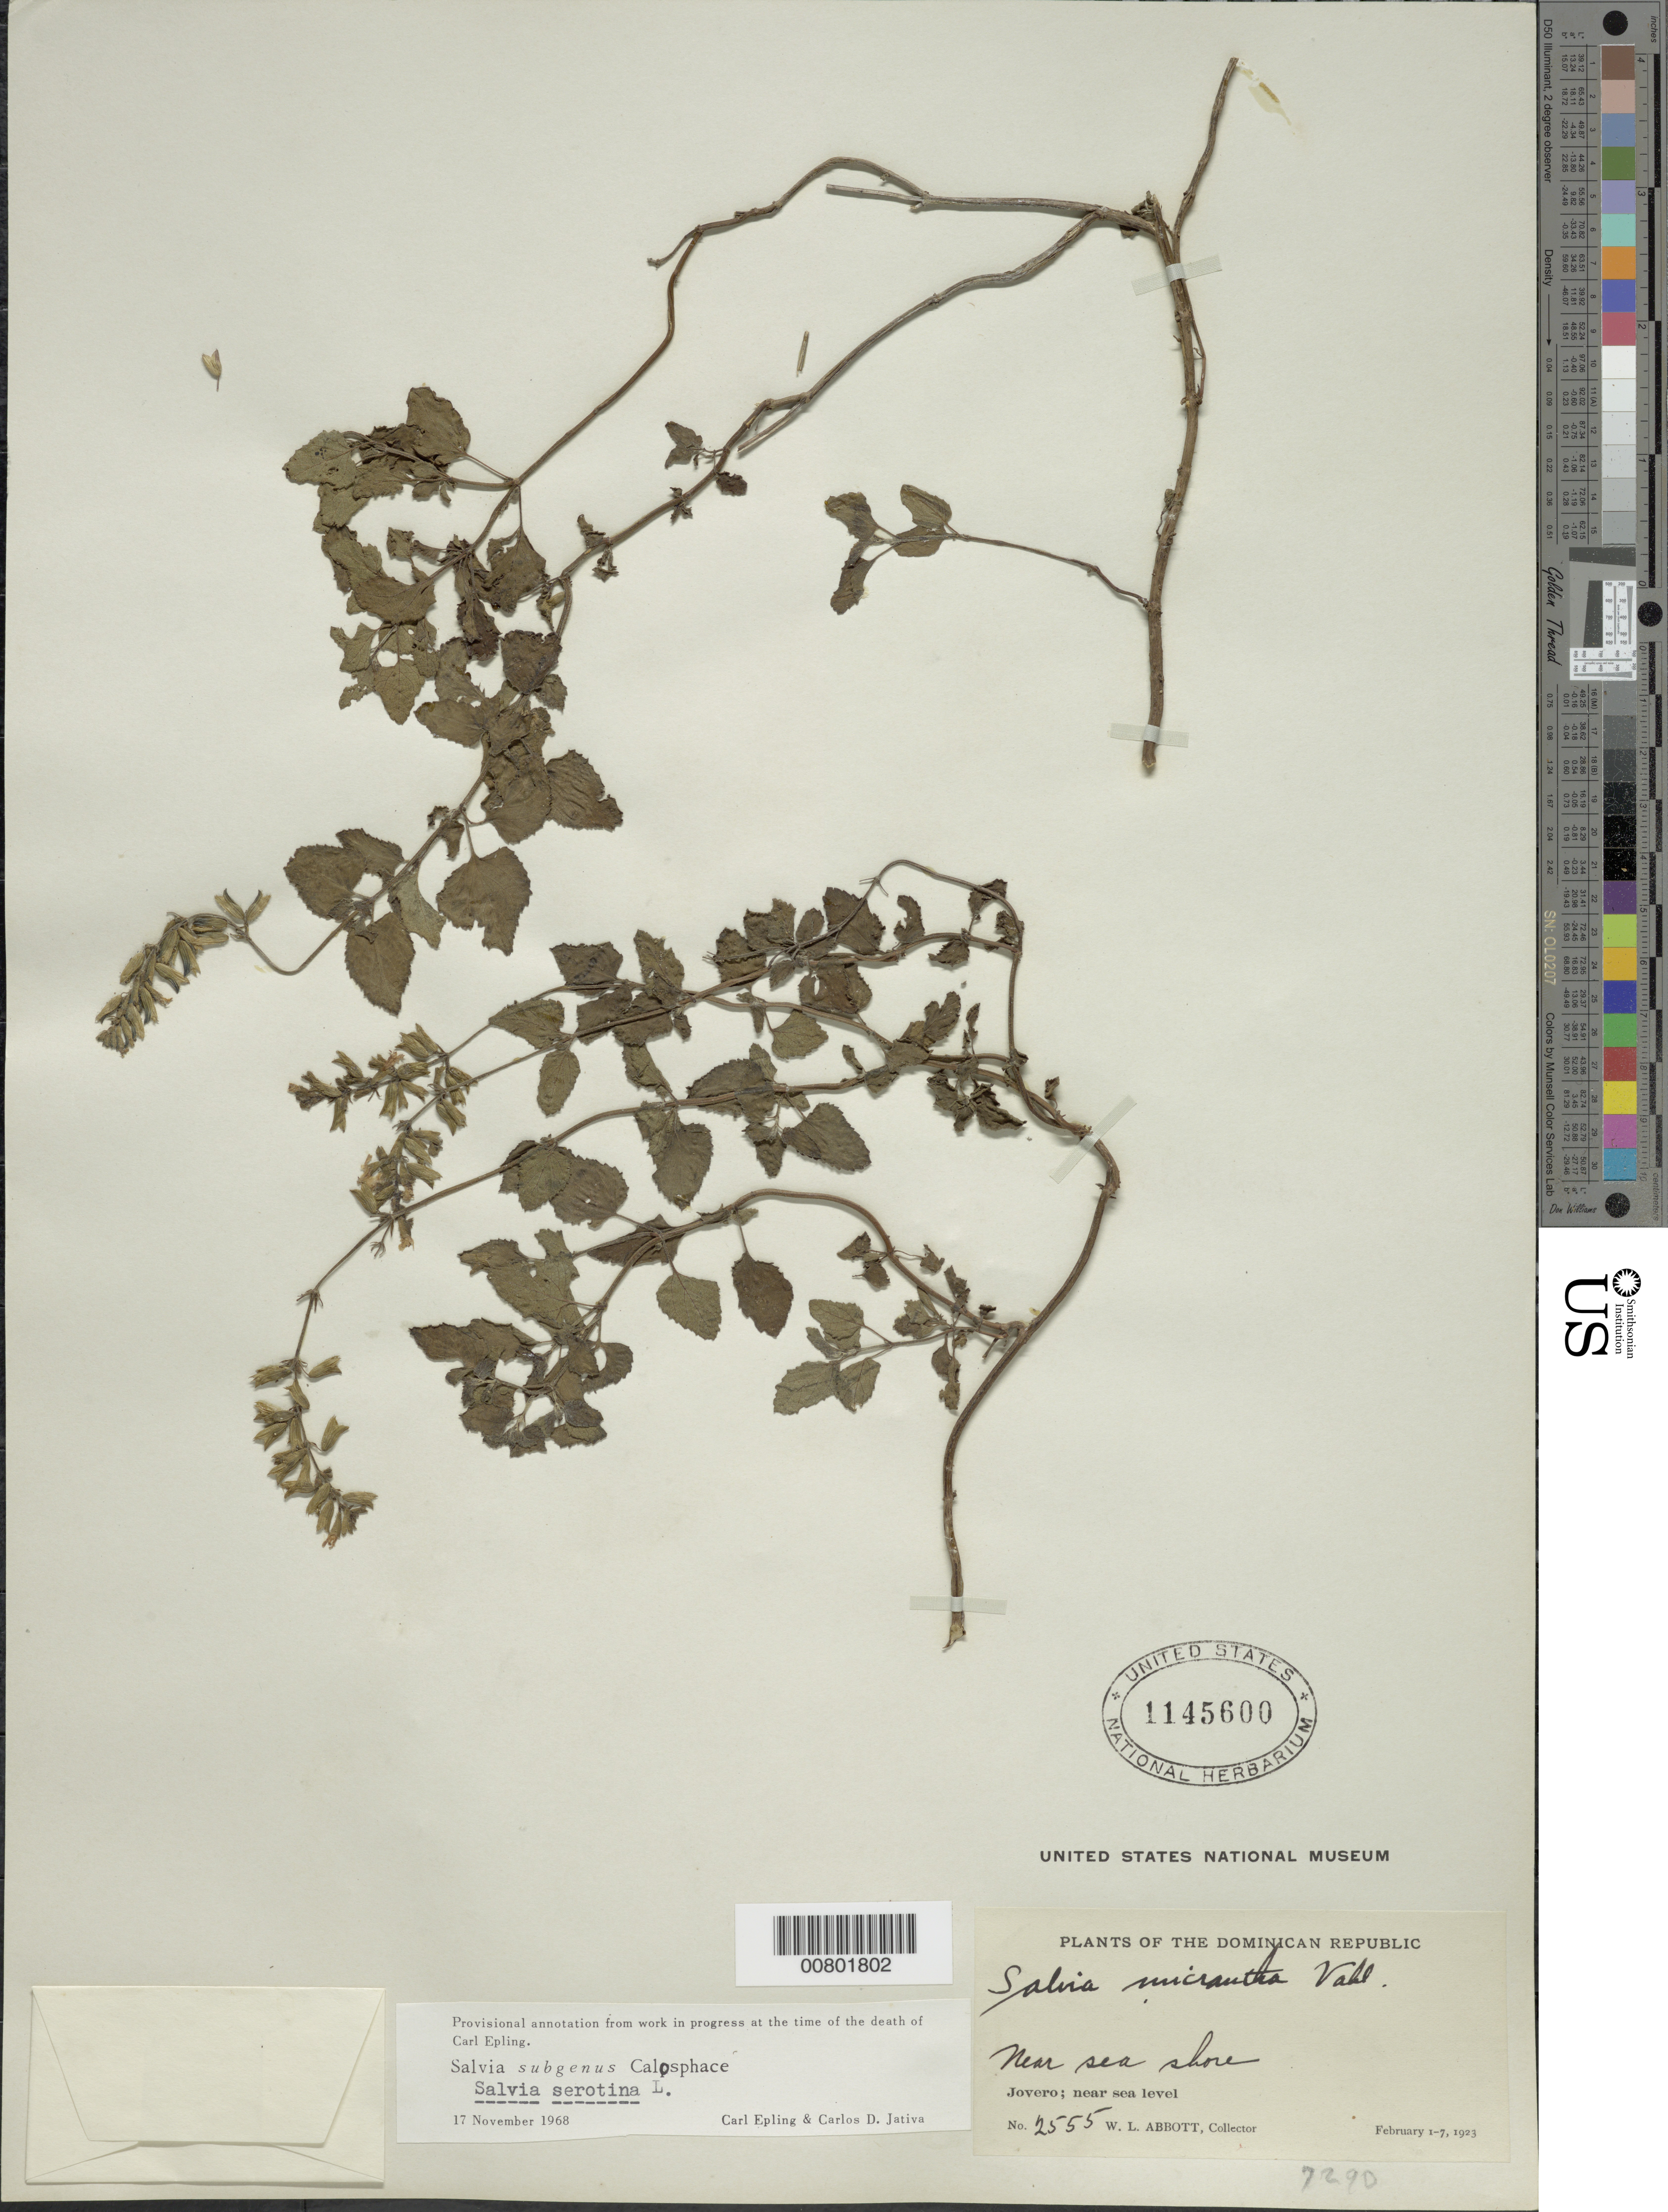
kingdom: Plantae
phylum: Tracheophyta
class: Magnoliopsida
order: Lamiales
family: Lamiaceae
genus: Salvia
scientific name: Salvia serotina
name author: L.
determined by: Epling, C. C.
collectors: W. L. Abbott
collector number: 2555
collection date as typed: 01 Feb 1923 to 07 Feb 1923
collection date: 1923-02-01/1923-02-07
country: Dominican Republic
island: Hispaniola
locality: Jovero, near sea shore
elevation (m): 0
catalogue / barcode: US 1145600